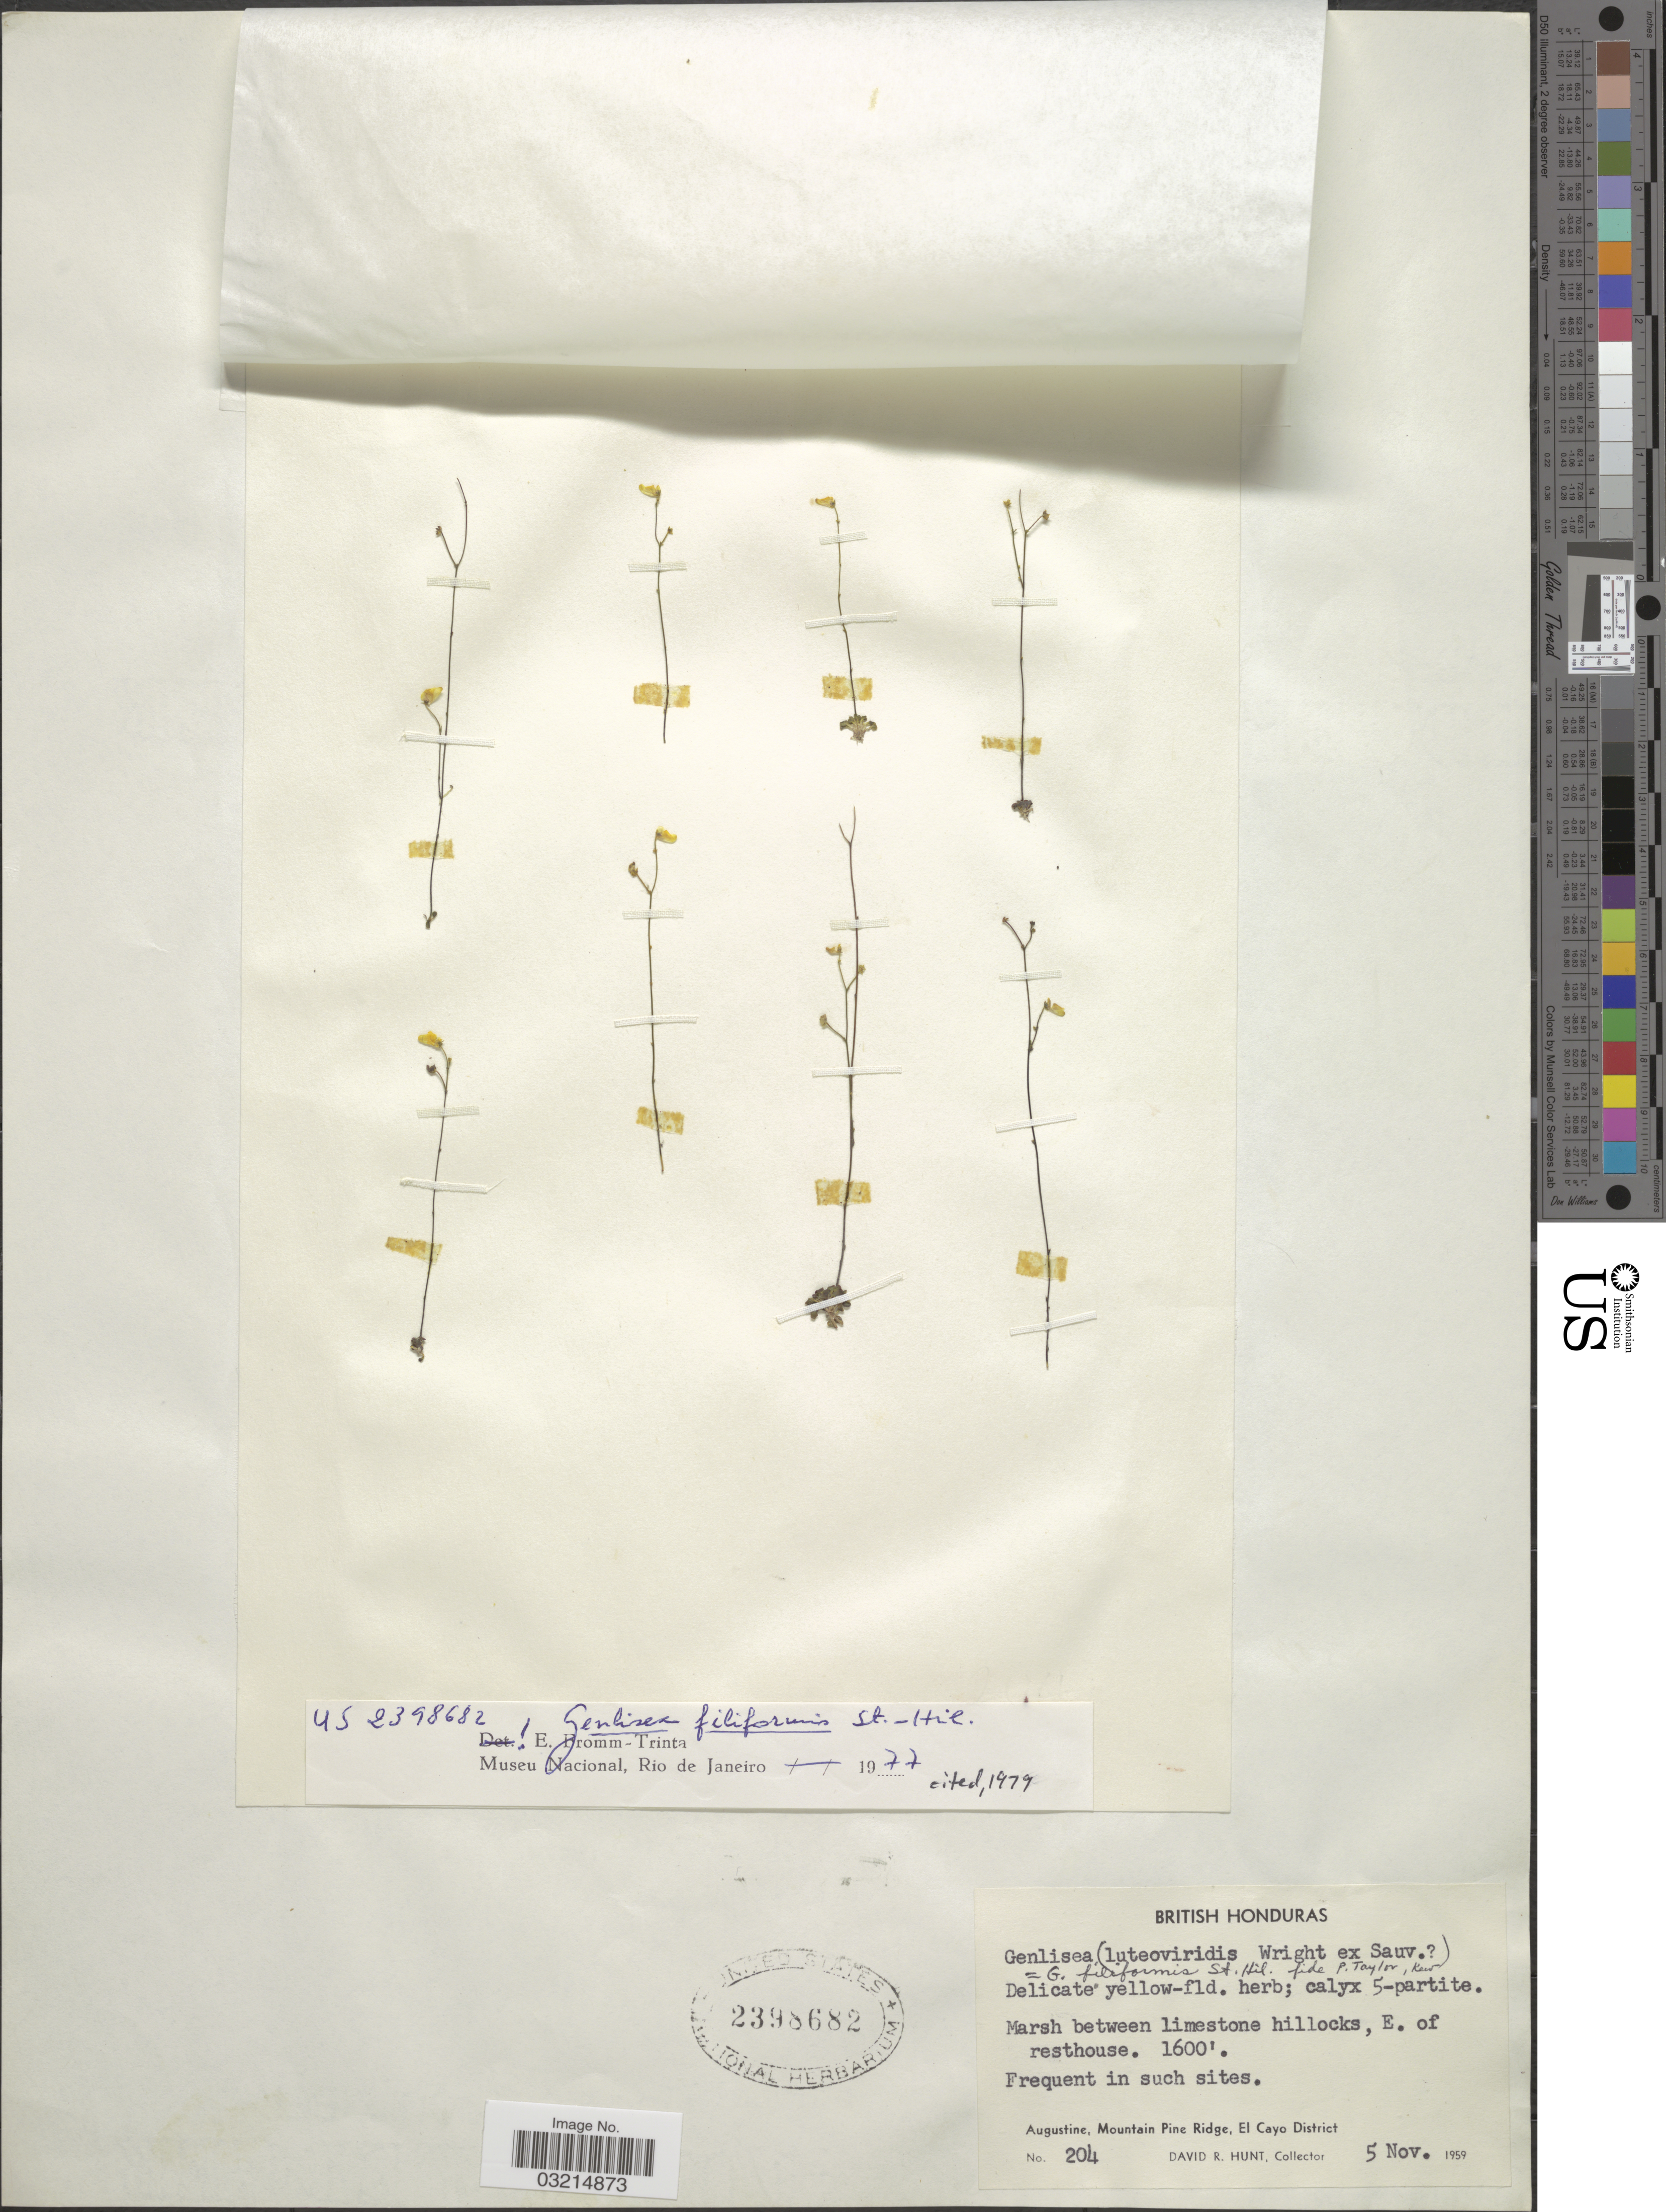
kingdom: Plantae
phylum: Tracheophyta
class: Magnoliopsida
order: Lamiales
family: Lentibulariaceae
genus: Genlisea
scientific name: Genlisea filiformis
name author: A. St.-Hil.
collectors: D. Hunt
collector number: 204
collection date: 1959-11-05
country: Belize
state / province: Cayo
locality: British Honduras, Marsh between limestone hillocks, E. of resthouse.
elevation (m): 488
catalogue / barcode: US 2398682